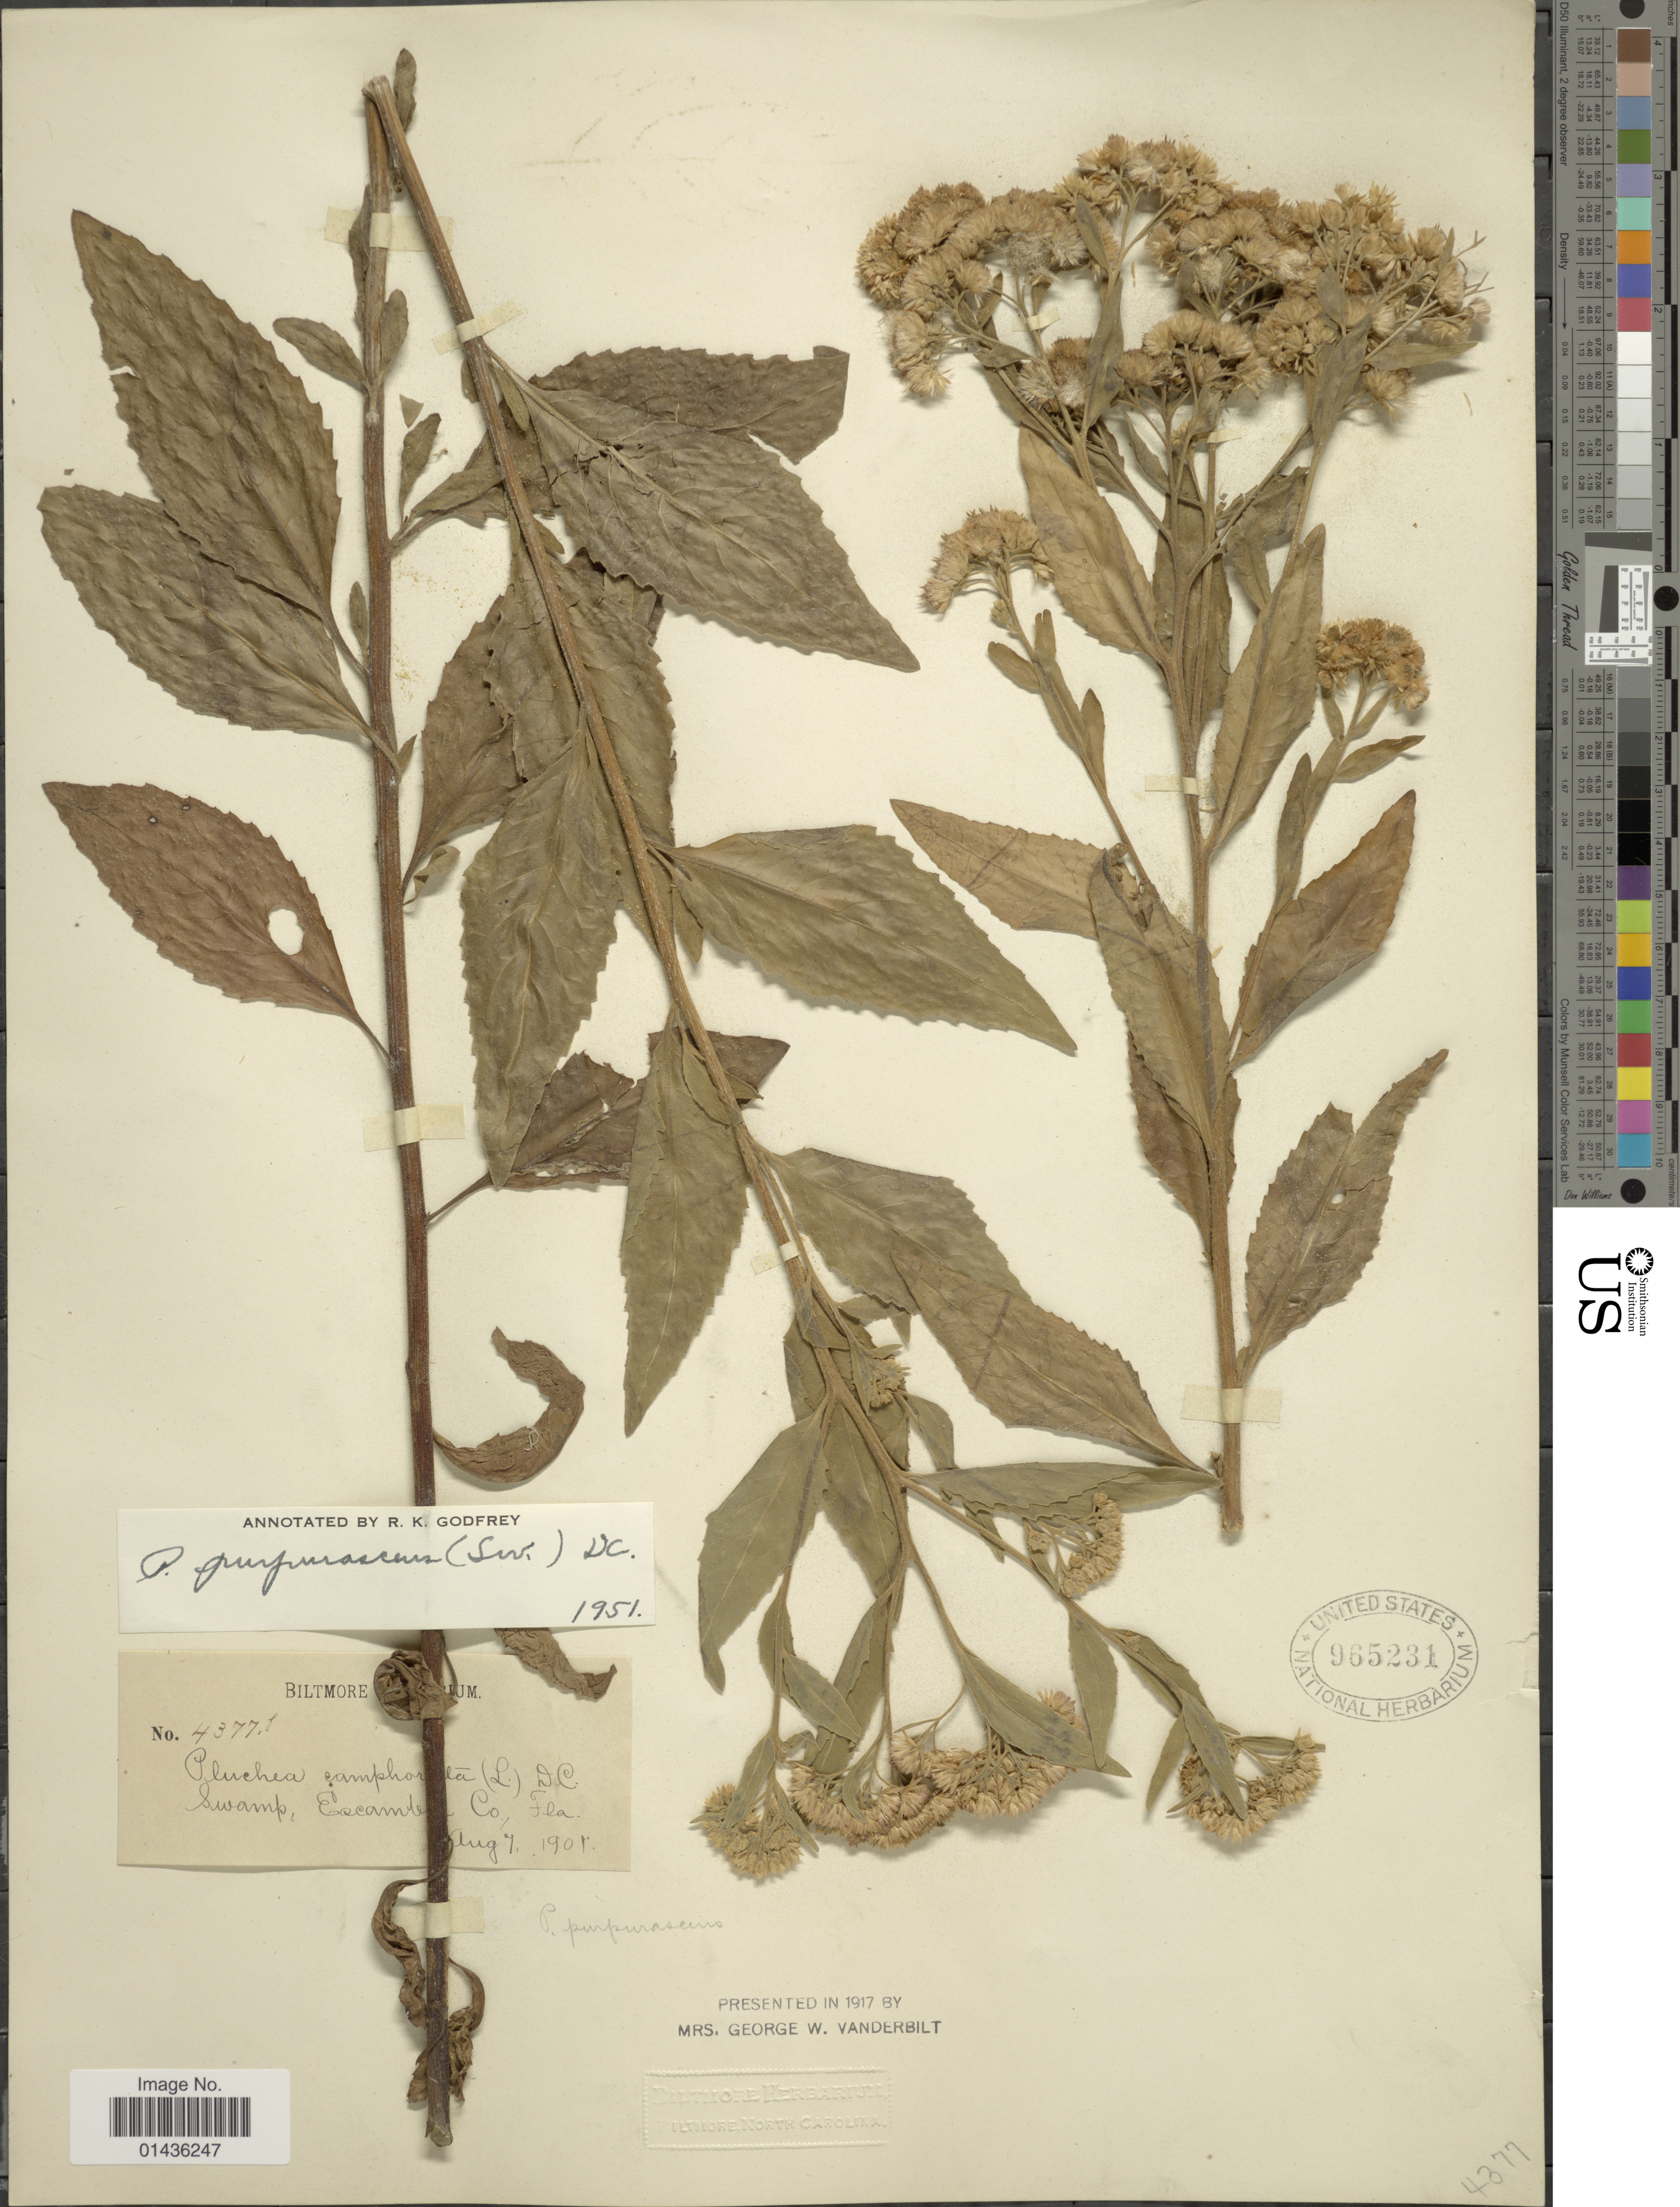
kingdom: Plantae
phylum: Tracheophyta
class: Magnoliopsida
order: Asterales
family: Asteraceae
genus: Pluchea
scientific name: Pluchea odorata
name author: (L.) Cass.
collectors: Biltmore Herbarium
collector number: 4377f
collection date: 1901-08-07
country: United States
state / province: Florida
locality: Escambia Co.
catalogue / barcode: US 965231